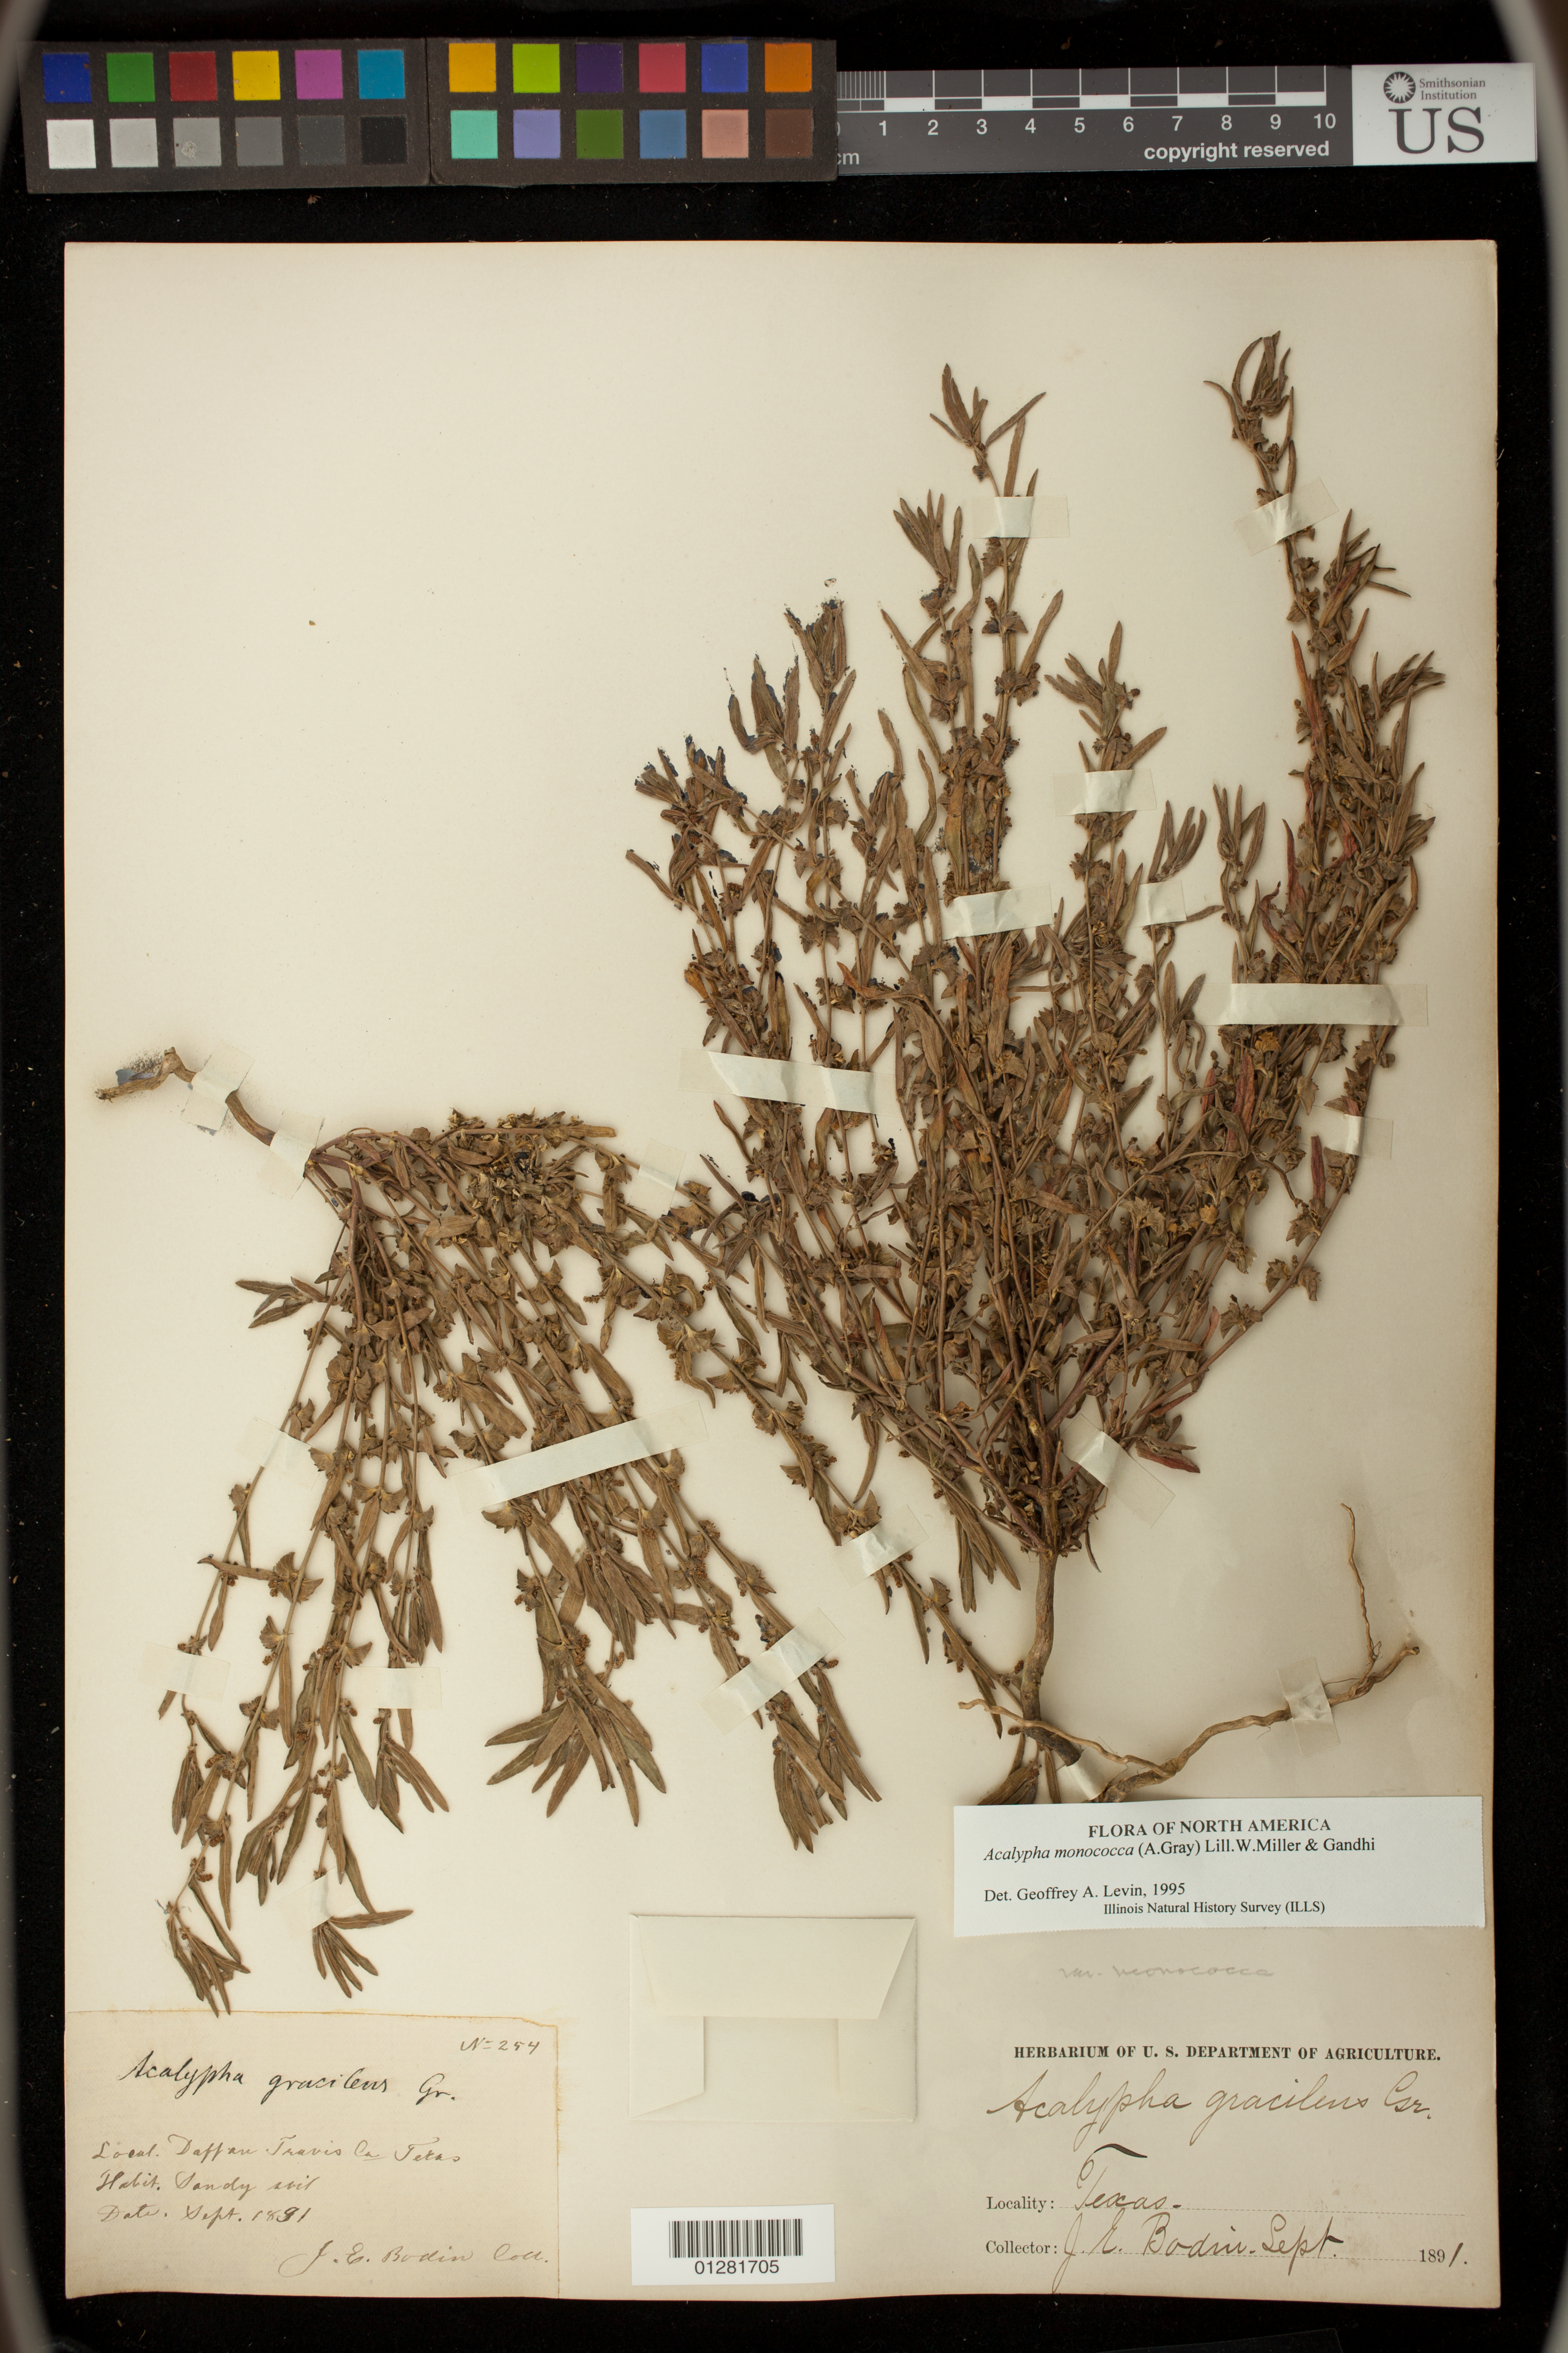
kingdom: Plantae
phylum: Tracheophyta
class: Magnoliopsida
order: Malpighiales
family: Euphorbiaceae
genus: Acalypha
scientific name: Acalypha monococca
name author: (Englem. ex A. Gray) Gandhi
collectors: J. E. Bodin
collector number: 254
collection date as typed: Sep 1891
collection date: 1891-09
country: United States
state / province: Texas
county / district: Travis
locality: Daffan